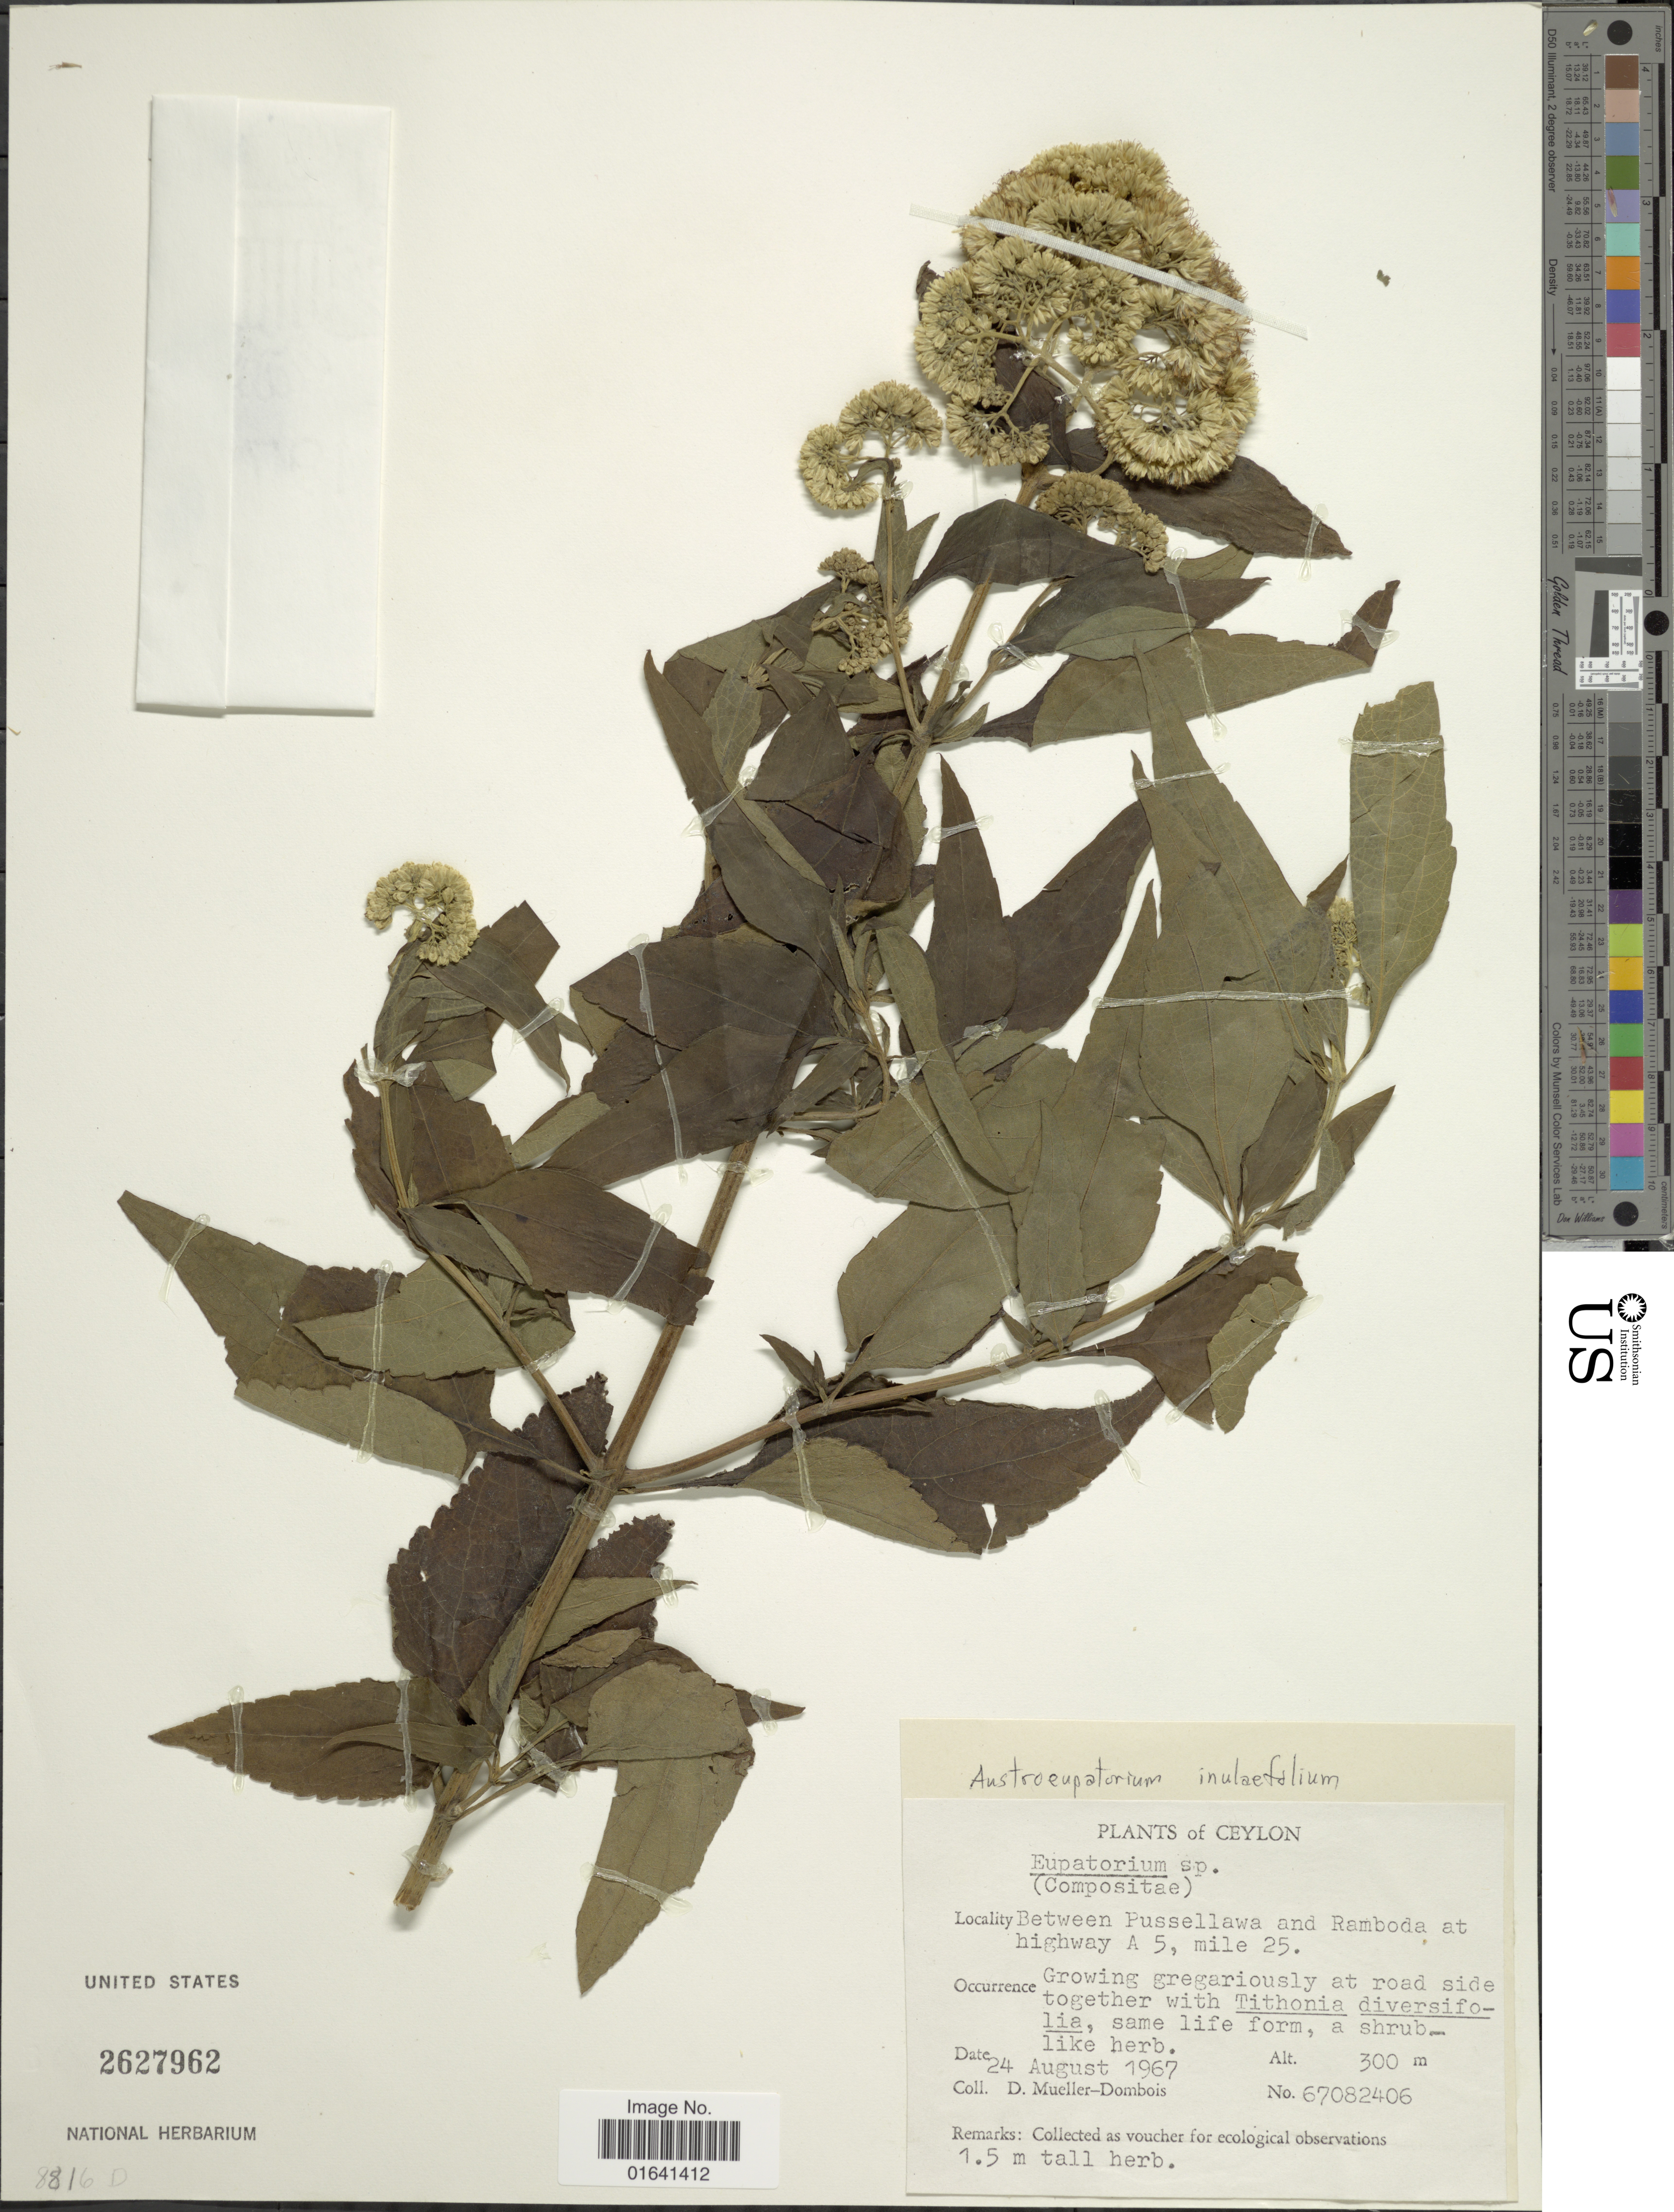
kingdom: Plantae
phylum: Tracheophyta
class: Magnoliopsida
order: Asterales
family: Asteraceae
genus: Austroeupatorium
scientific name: Austroeupatorium inulaefolium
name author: (Kunth) R.M. King & H. Rob.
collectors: D. Mueller-Dombois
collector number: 67082406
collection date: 1967-08-24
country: Sri Lanka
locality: Ceylon, Between Pussellawa and Ramboda at highway A 5, nile 25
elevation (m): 300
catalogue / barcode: US 2627962